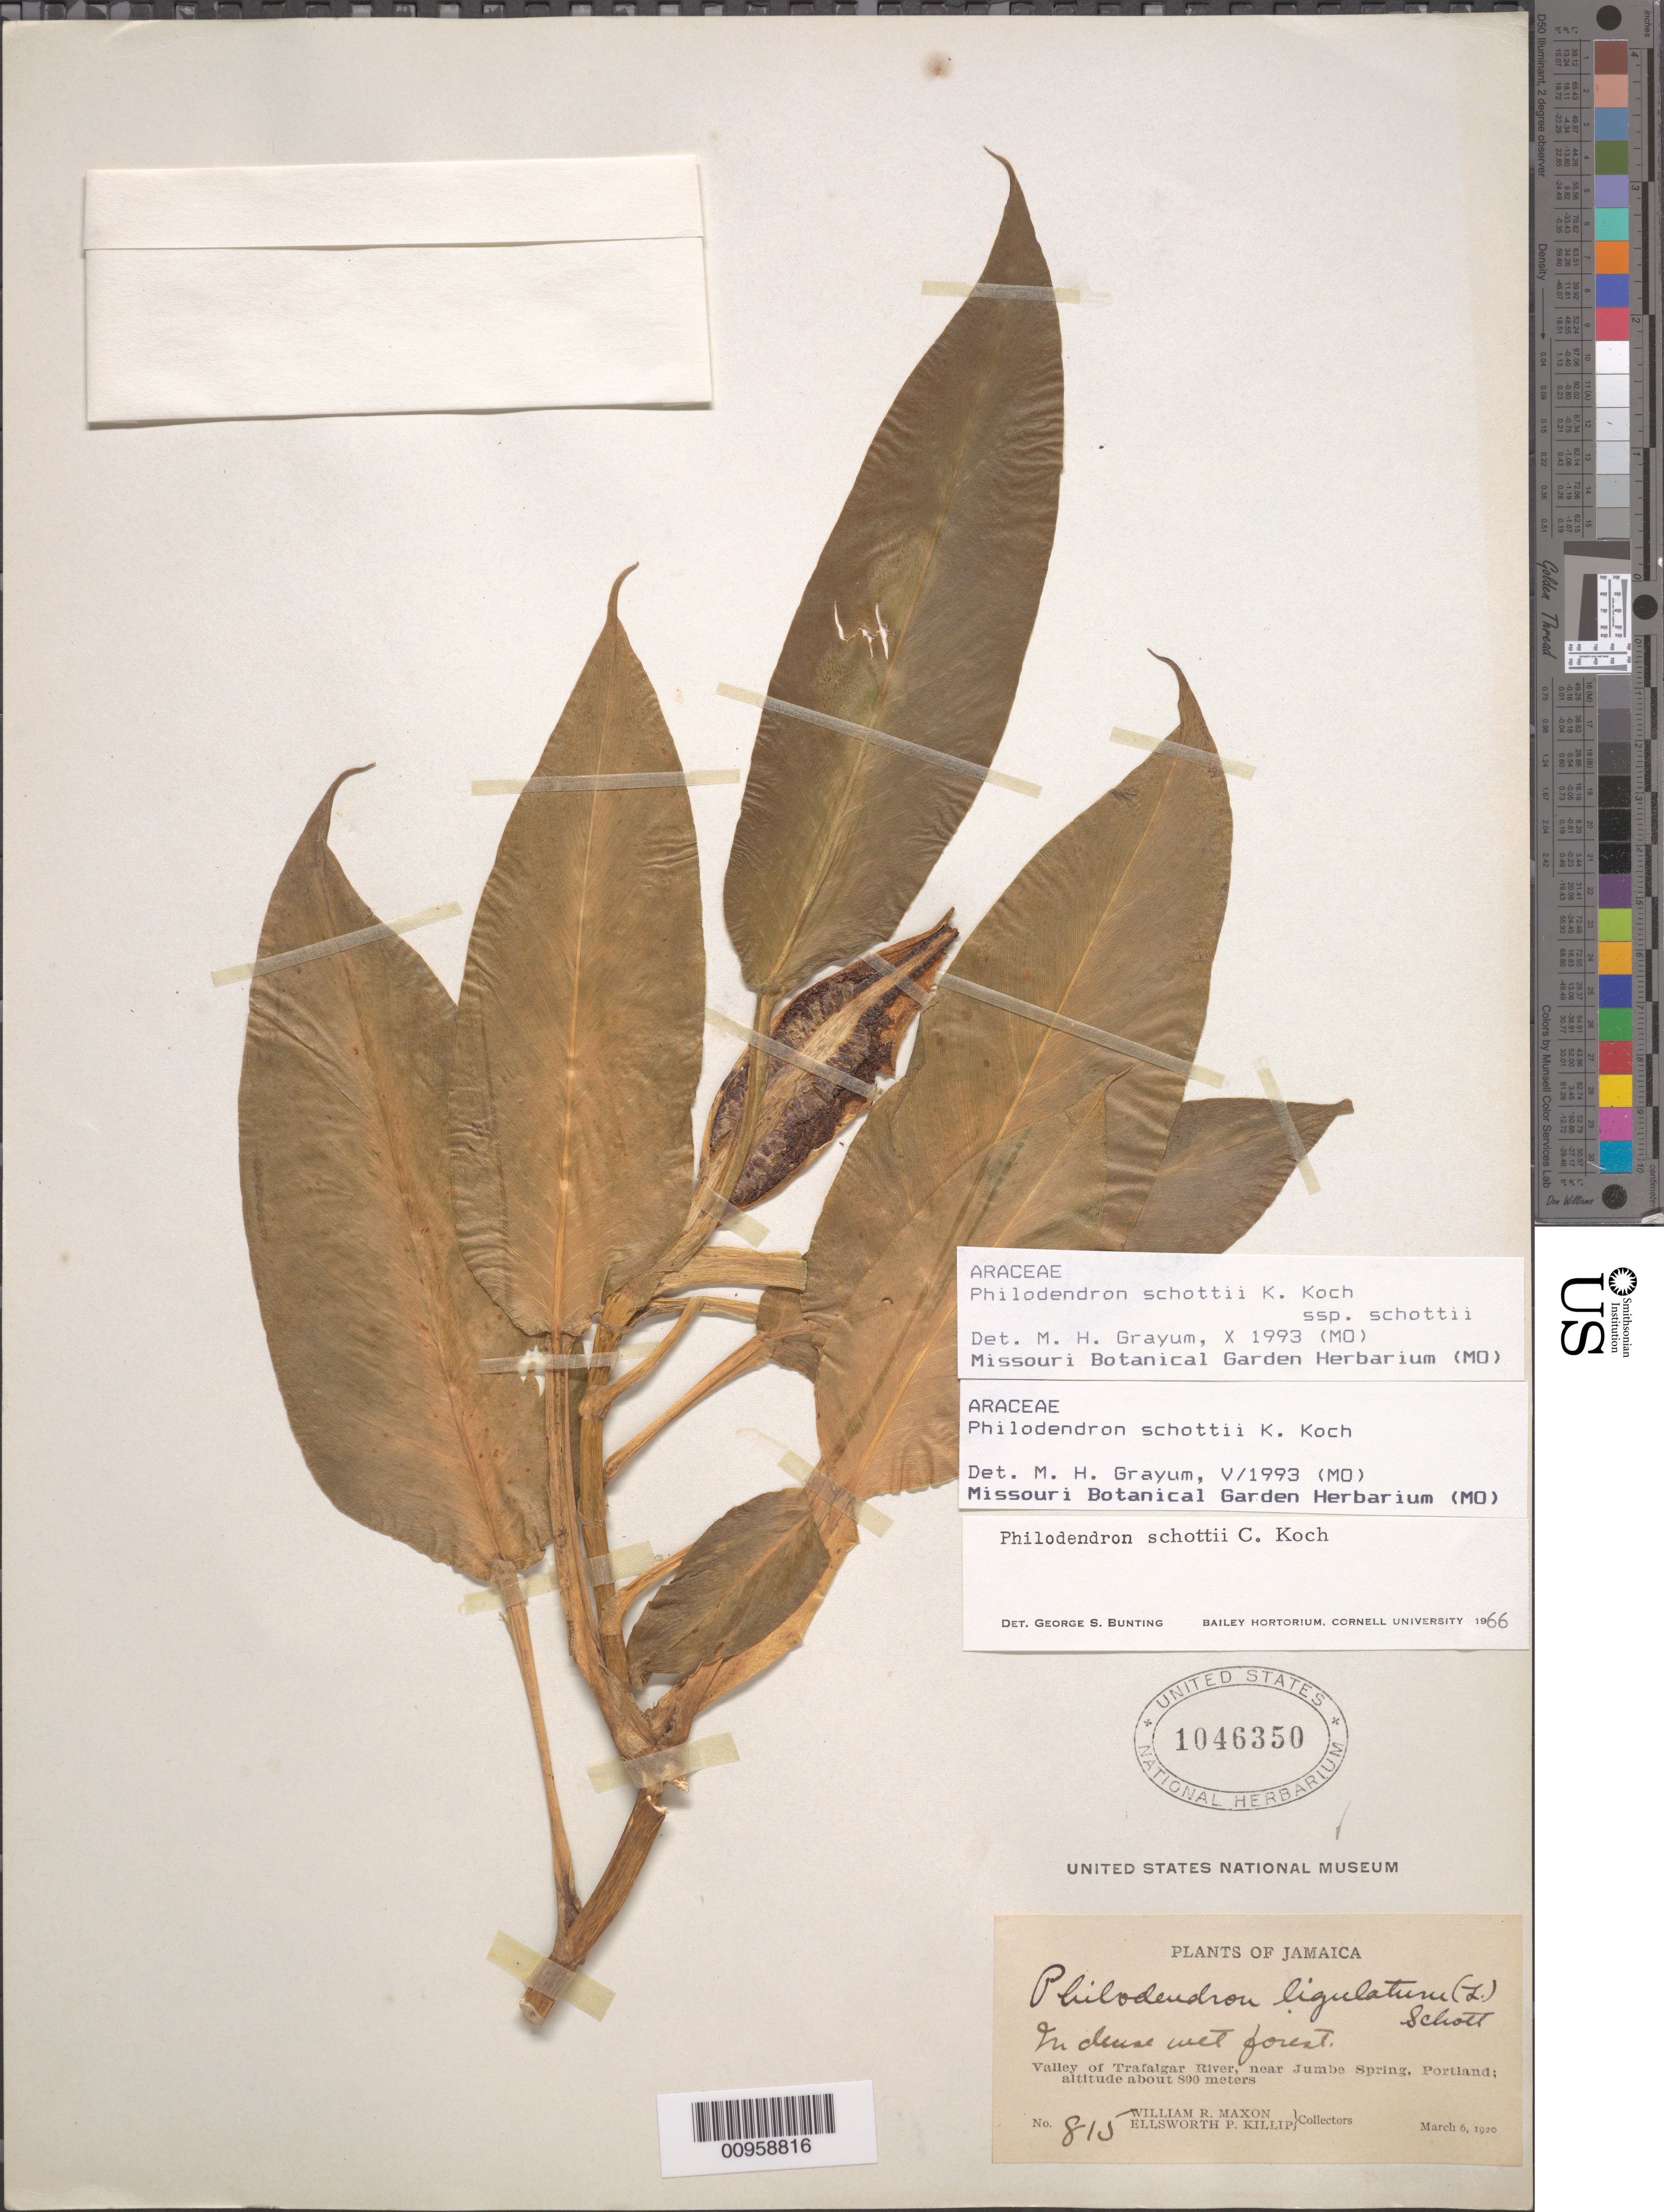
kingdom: Plantae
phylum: Tracheophyta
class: Liliopsida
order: Alismatales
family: Araceae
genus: Philodendron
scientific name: Philodendron schottii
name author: K. Koch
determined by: Grayum, M. H., (MO MO)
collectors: W. R. Maxon & E. P. Killip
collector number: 815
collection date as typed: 06 Mar 1920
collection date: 1920-03-06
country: Jamaica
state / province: Portland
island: Jamaica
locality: Valley of Trafalgar River, near Jumbe Spring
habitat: In dense wet forest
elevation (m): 800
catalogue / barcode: US 1046350